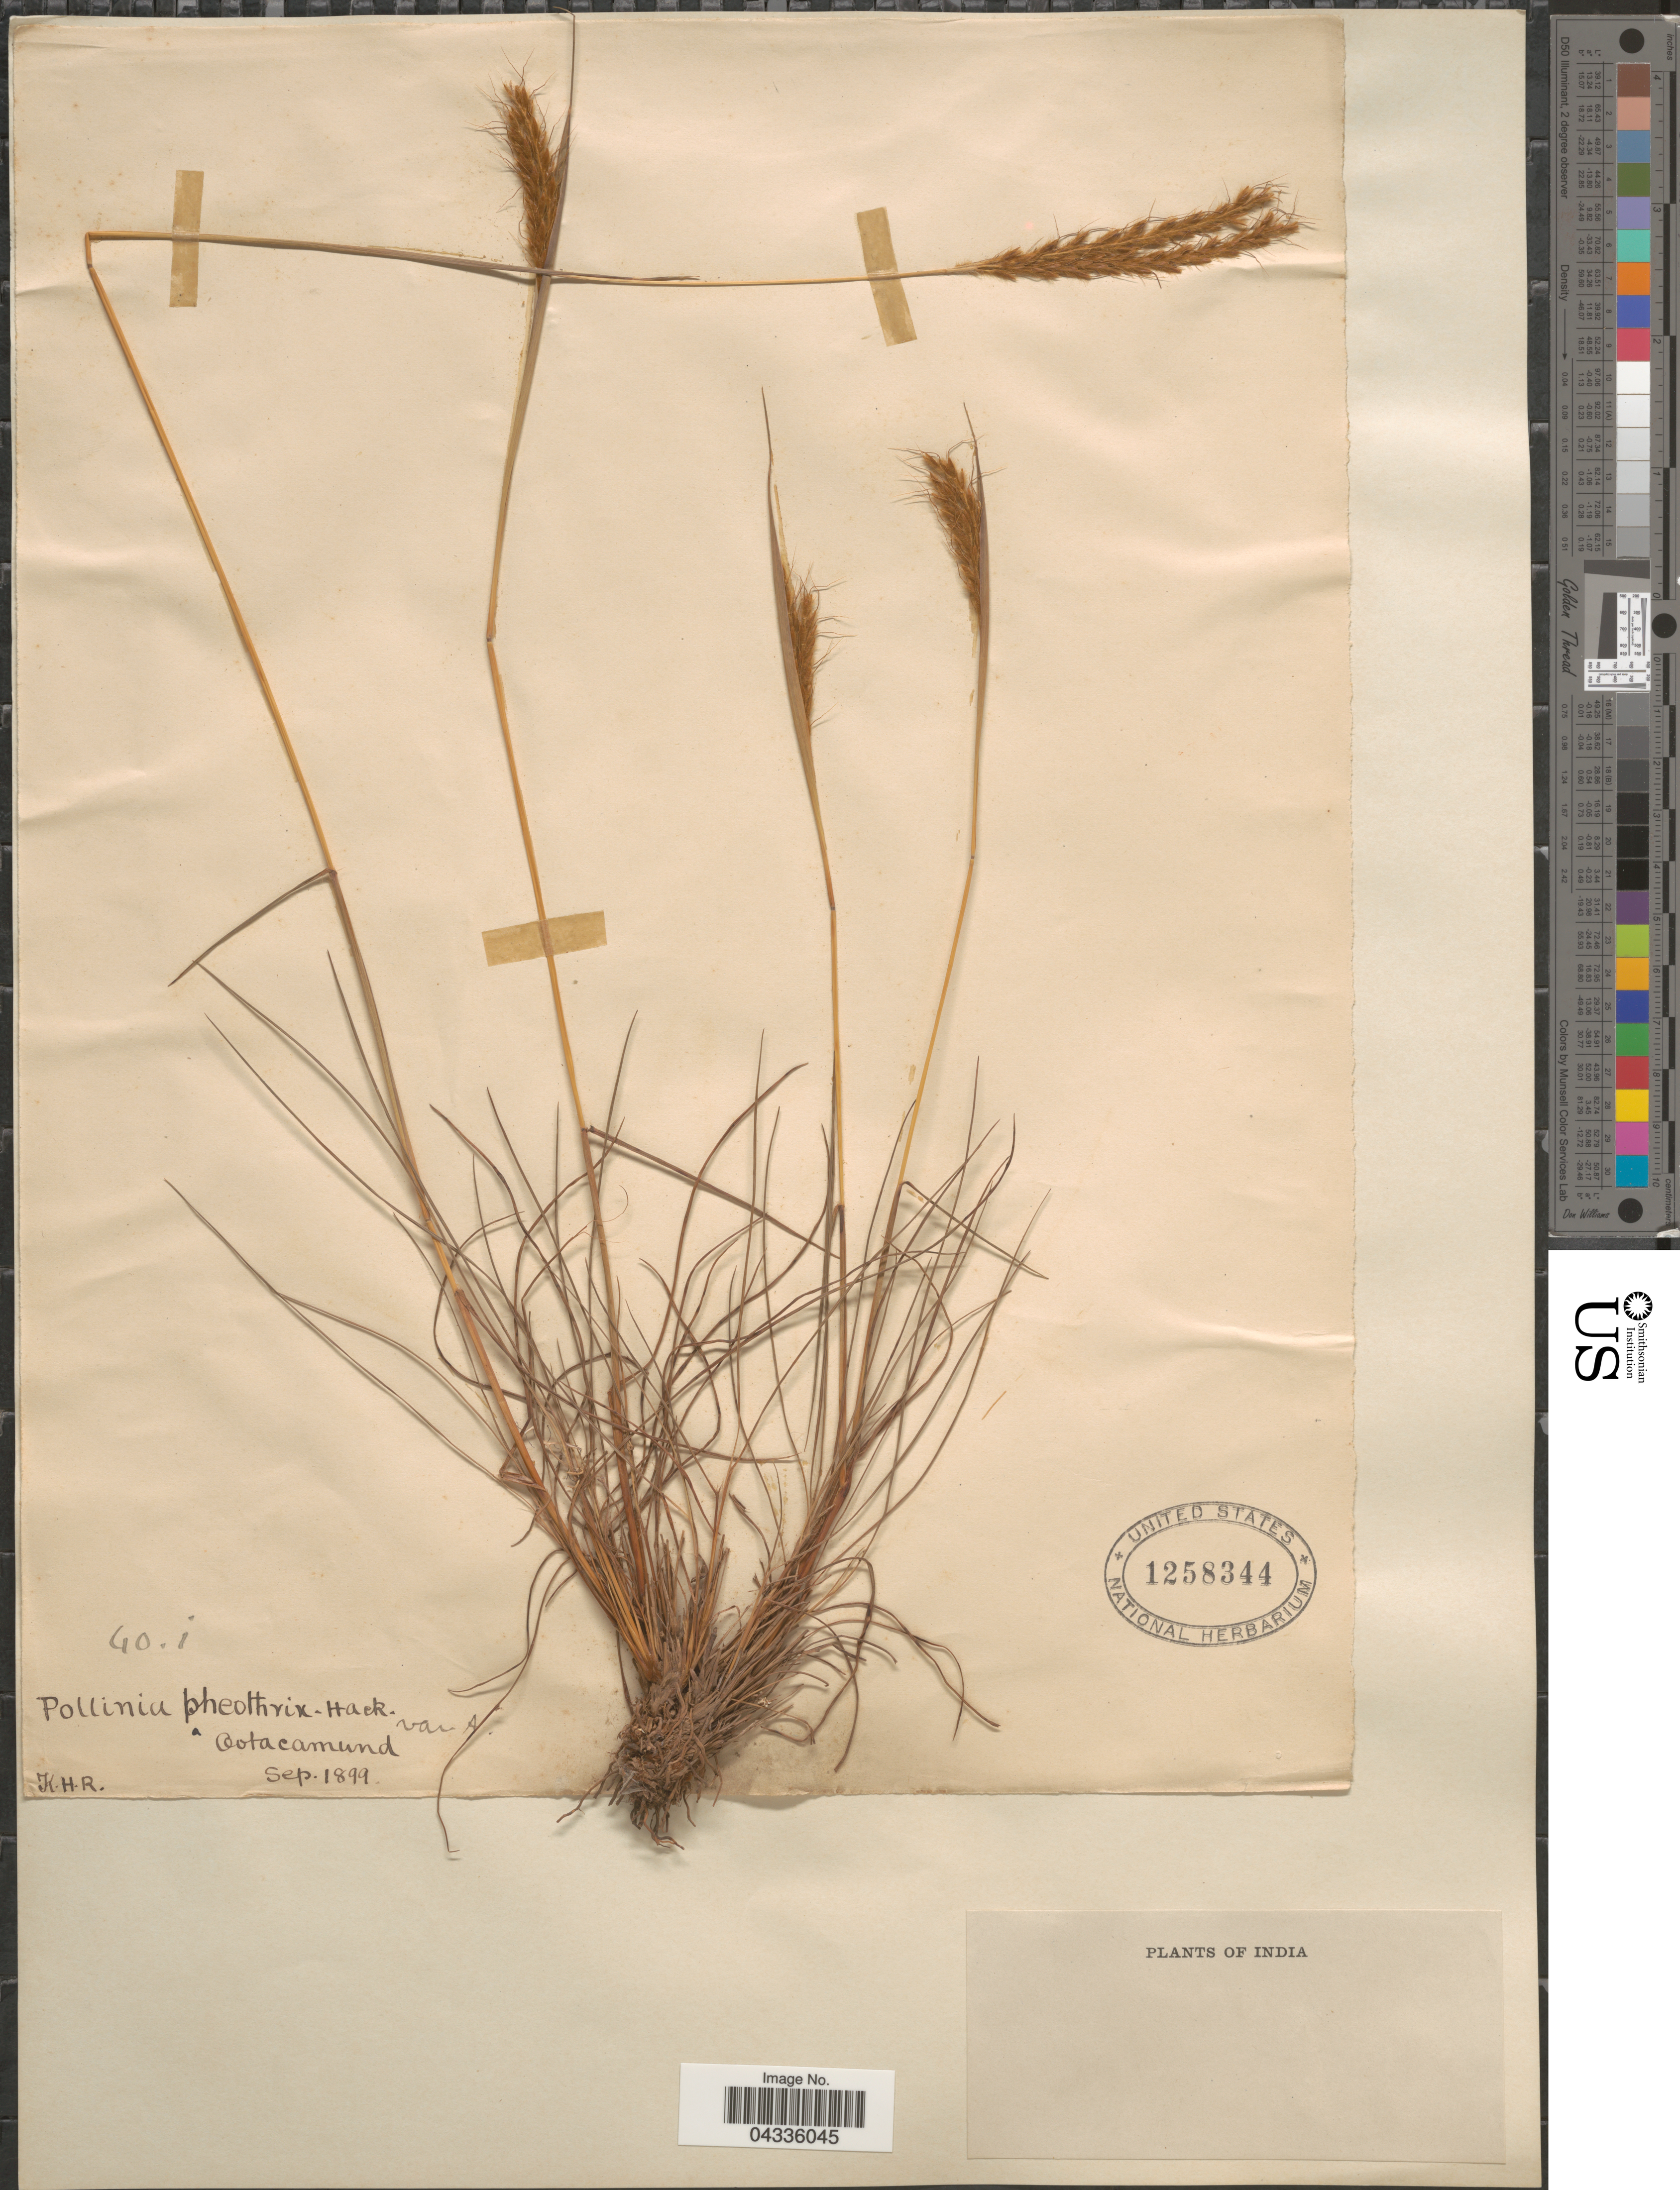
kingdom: Plantae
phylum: Tracheophyta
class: Liliopsida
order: Poales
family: Poaceae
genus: Eulalia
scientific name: Eulalia phaeothrix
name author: (Hack.) Kuntze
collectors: K. H. R.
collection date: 1899-09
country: India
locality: Ootacamund.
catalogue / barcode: US 1258344